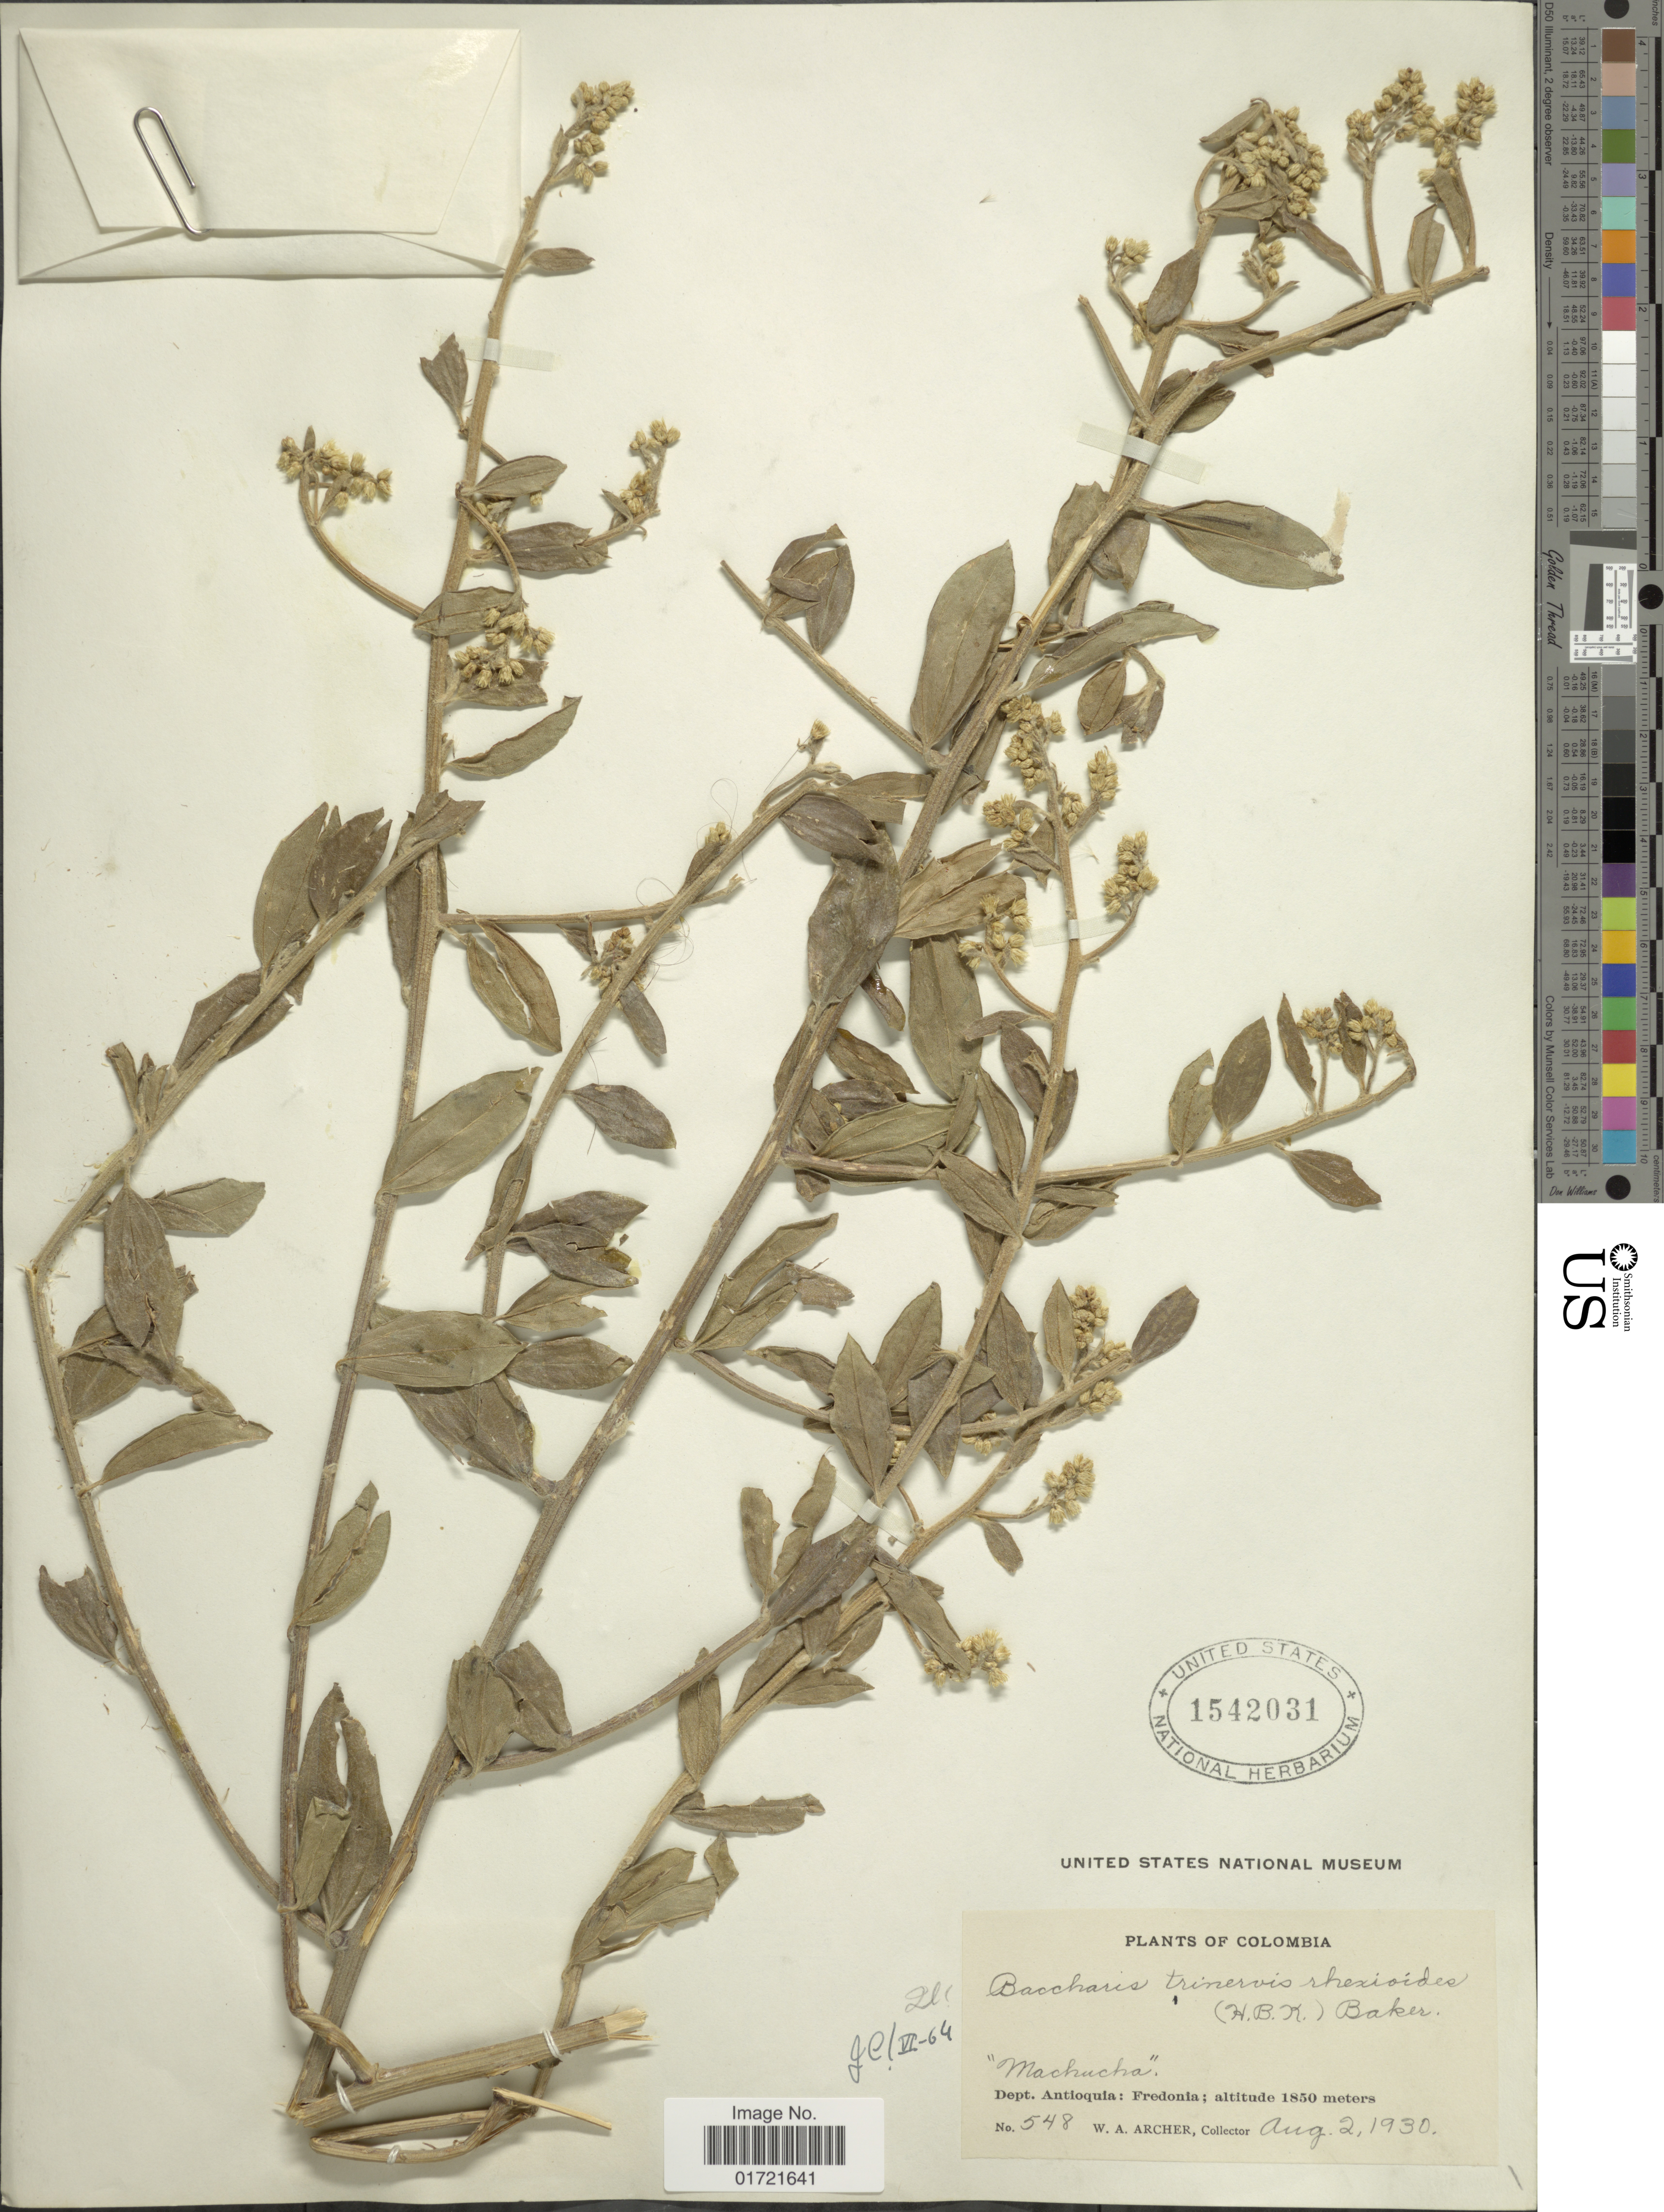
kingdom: Plantae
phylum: Tracheophyta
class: Magnoliopsida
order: Asterales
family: Asteraceae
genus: Baccharis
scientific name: Baccharis trinervis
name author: (Lam.) Pers.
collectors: W. A. Archer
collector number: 548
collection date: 1930-08-02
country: Colombia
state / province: Antioquia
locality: Machucha, Dept.: Antioquia: Fredonia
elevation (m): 1850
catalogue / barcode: US 1542031